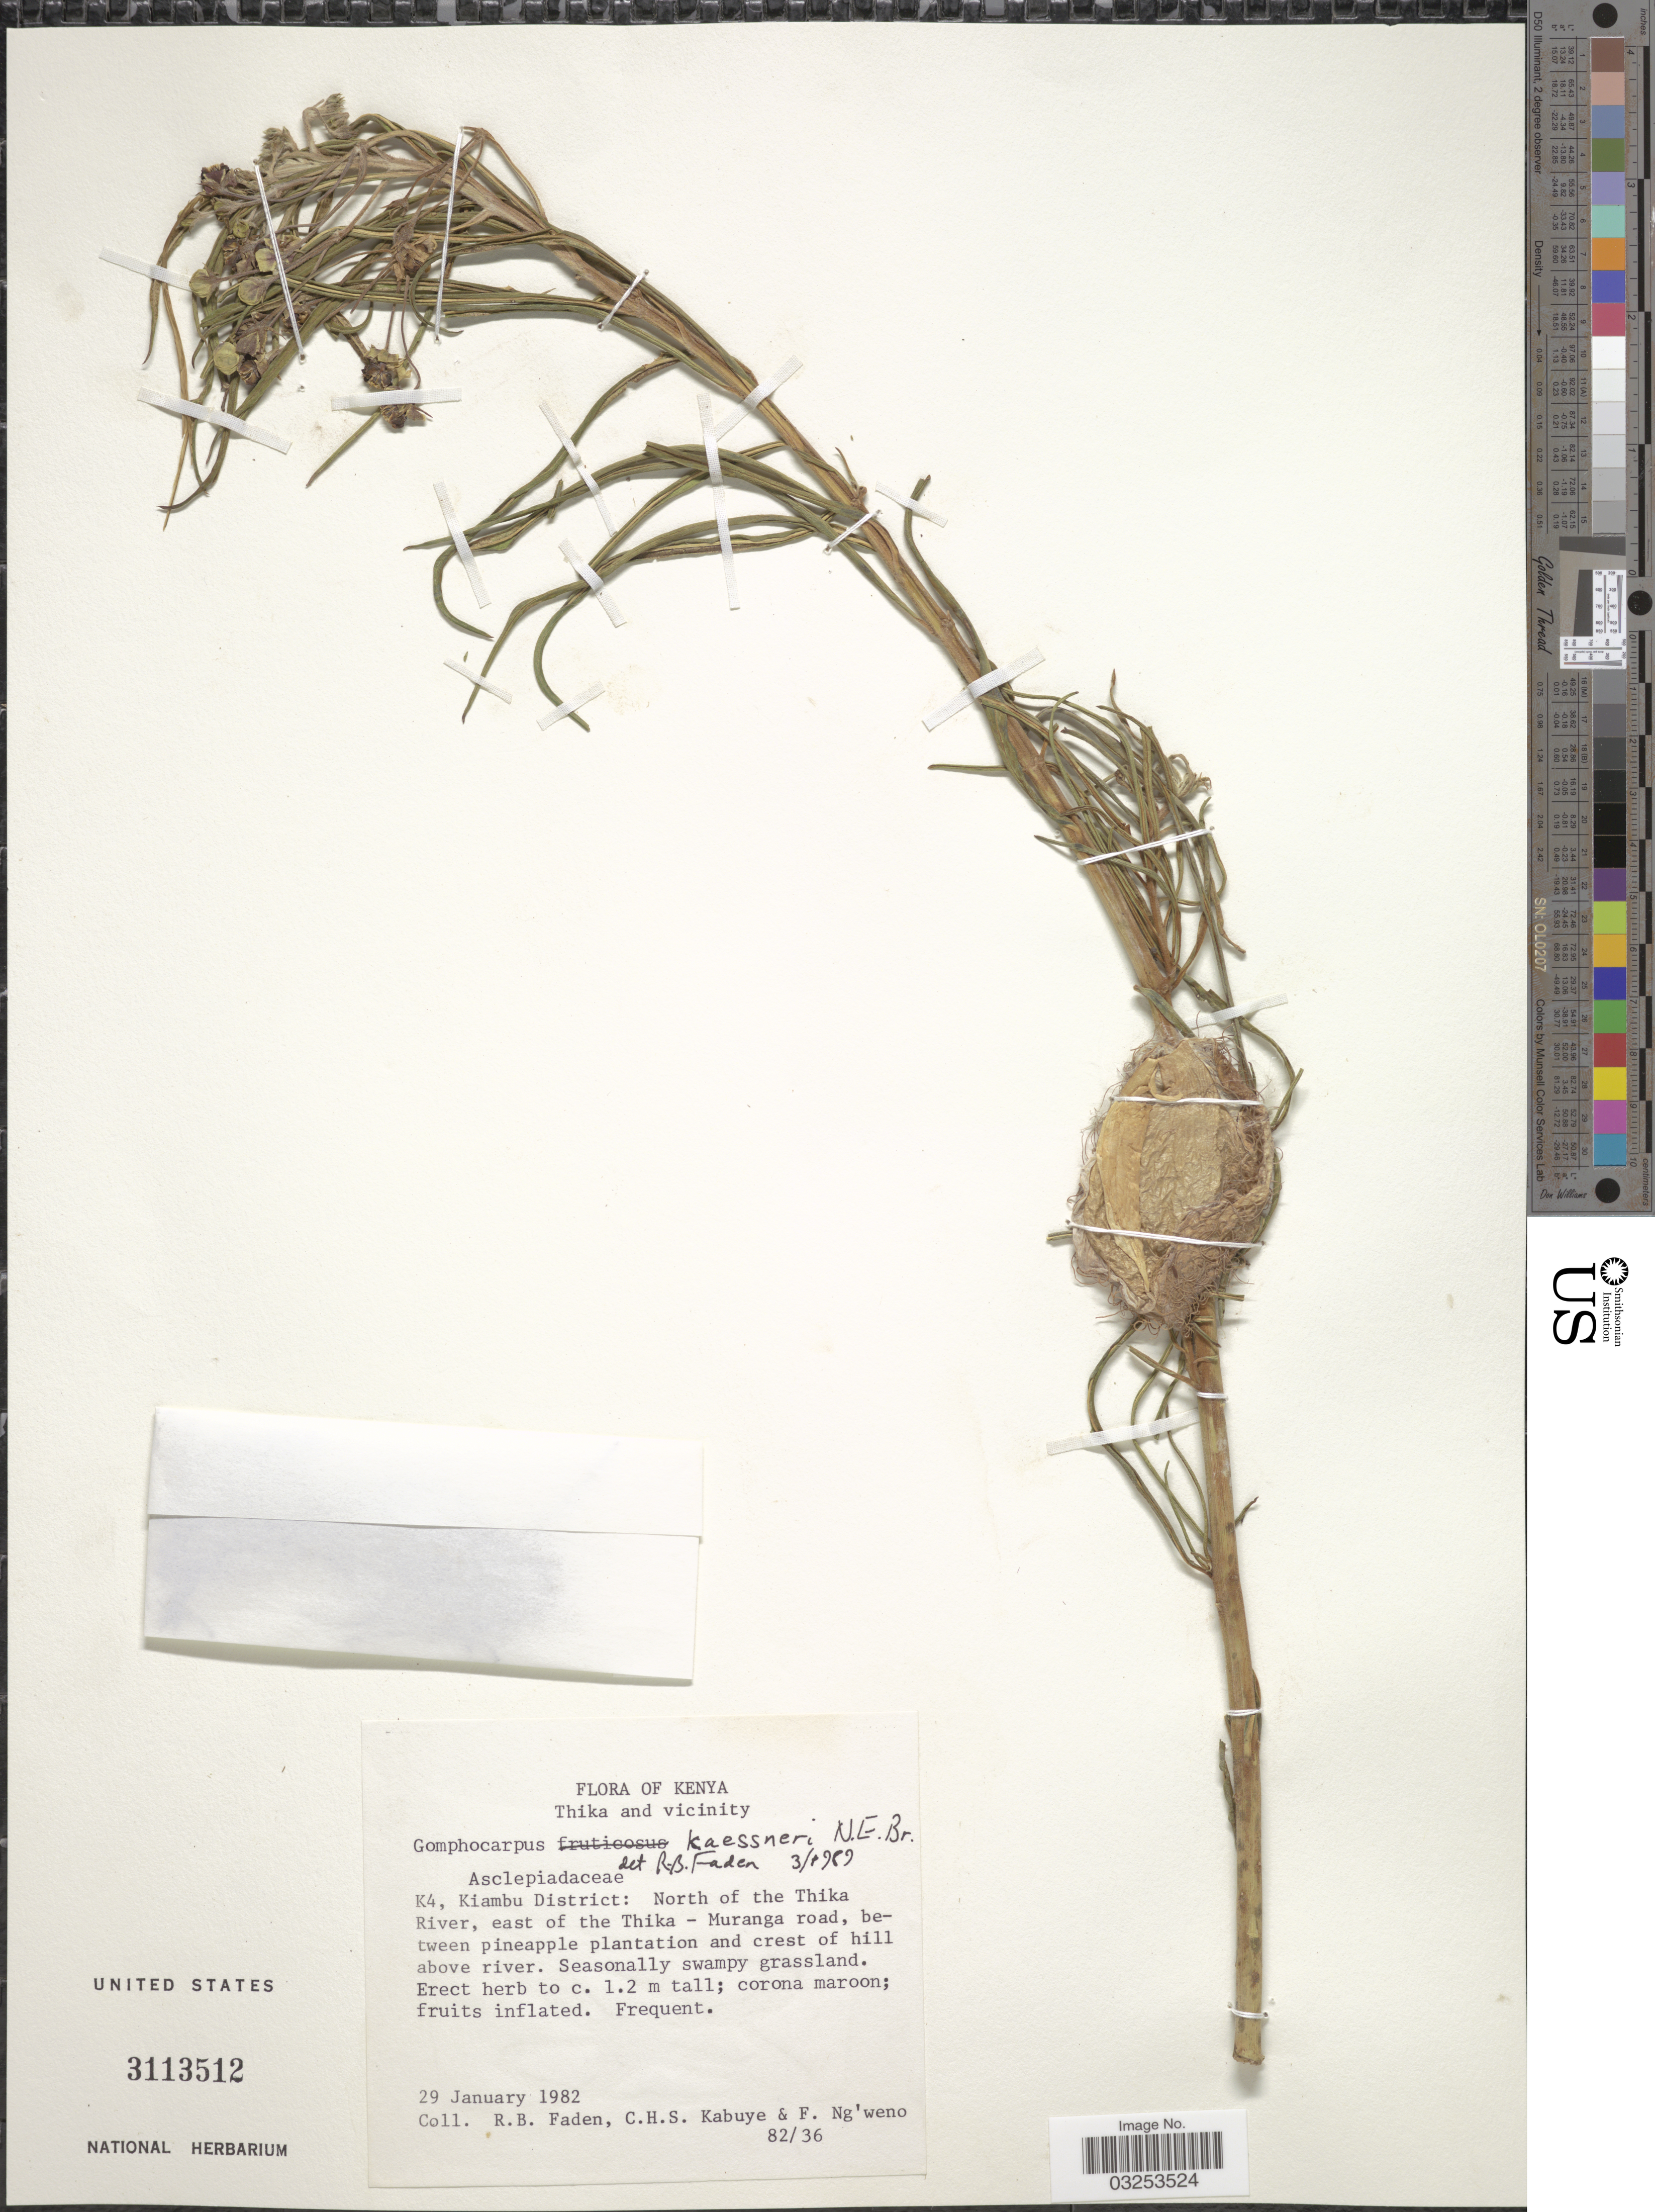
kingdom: Plantae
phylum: Tracheophyta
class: Magnoliopsida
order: Gentianales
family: Apocynaceae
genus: Gomphocarpus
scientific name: Gomphocarpus kaessneri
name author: (N.E. Br.) Goyder & Nicholas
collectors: R. B. Faden, C. Kabuye & F. Ng'weno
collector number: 82/36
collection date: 1982-01-29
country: Kenya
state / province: Kiambu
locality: Thika and vicinity. K4, Kiambu District: North of the Thika River, east of the Thika- Muranga road, between pineapple plantation and crest of hill above river.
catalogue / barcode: US 3113512